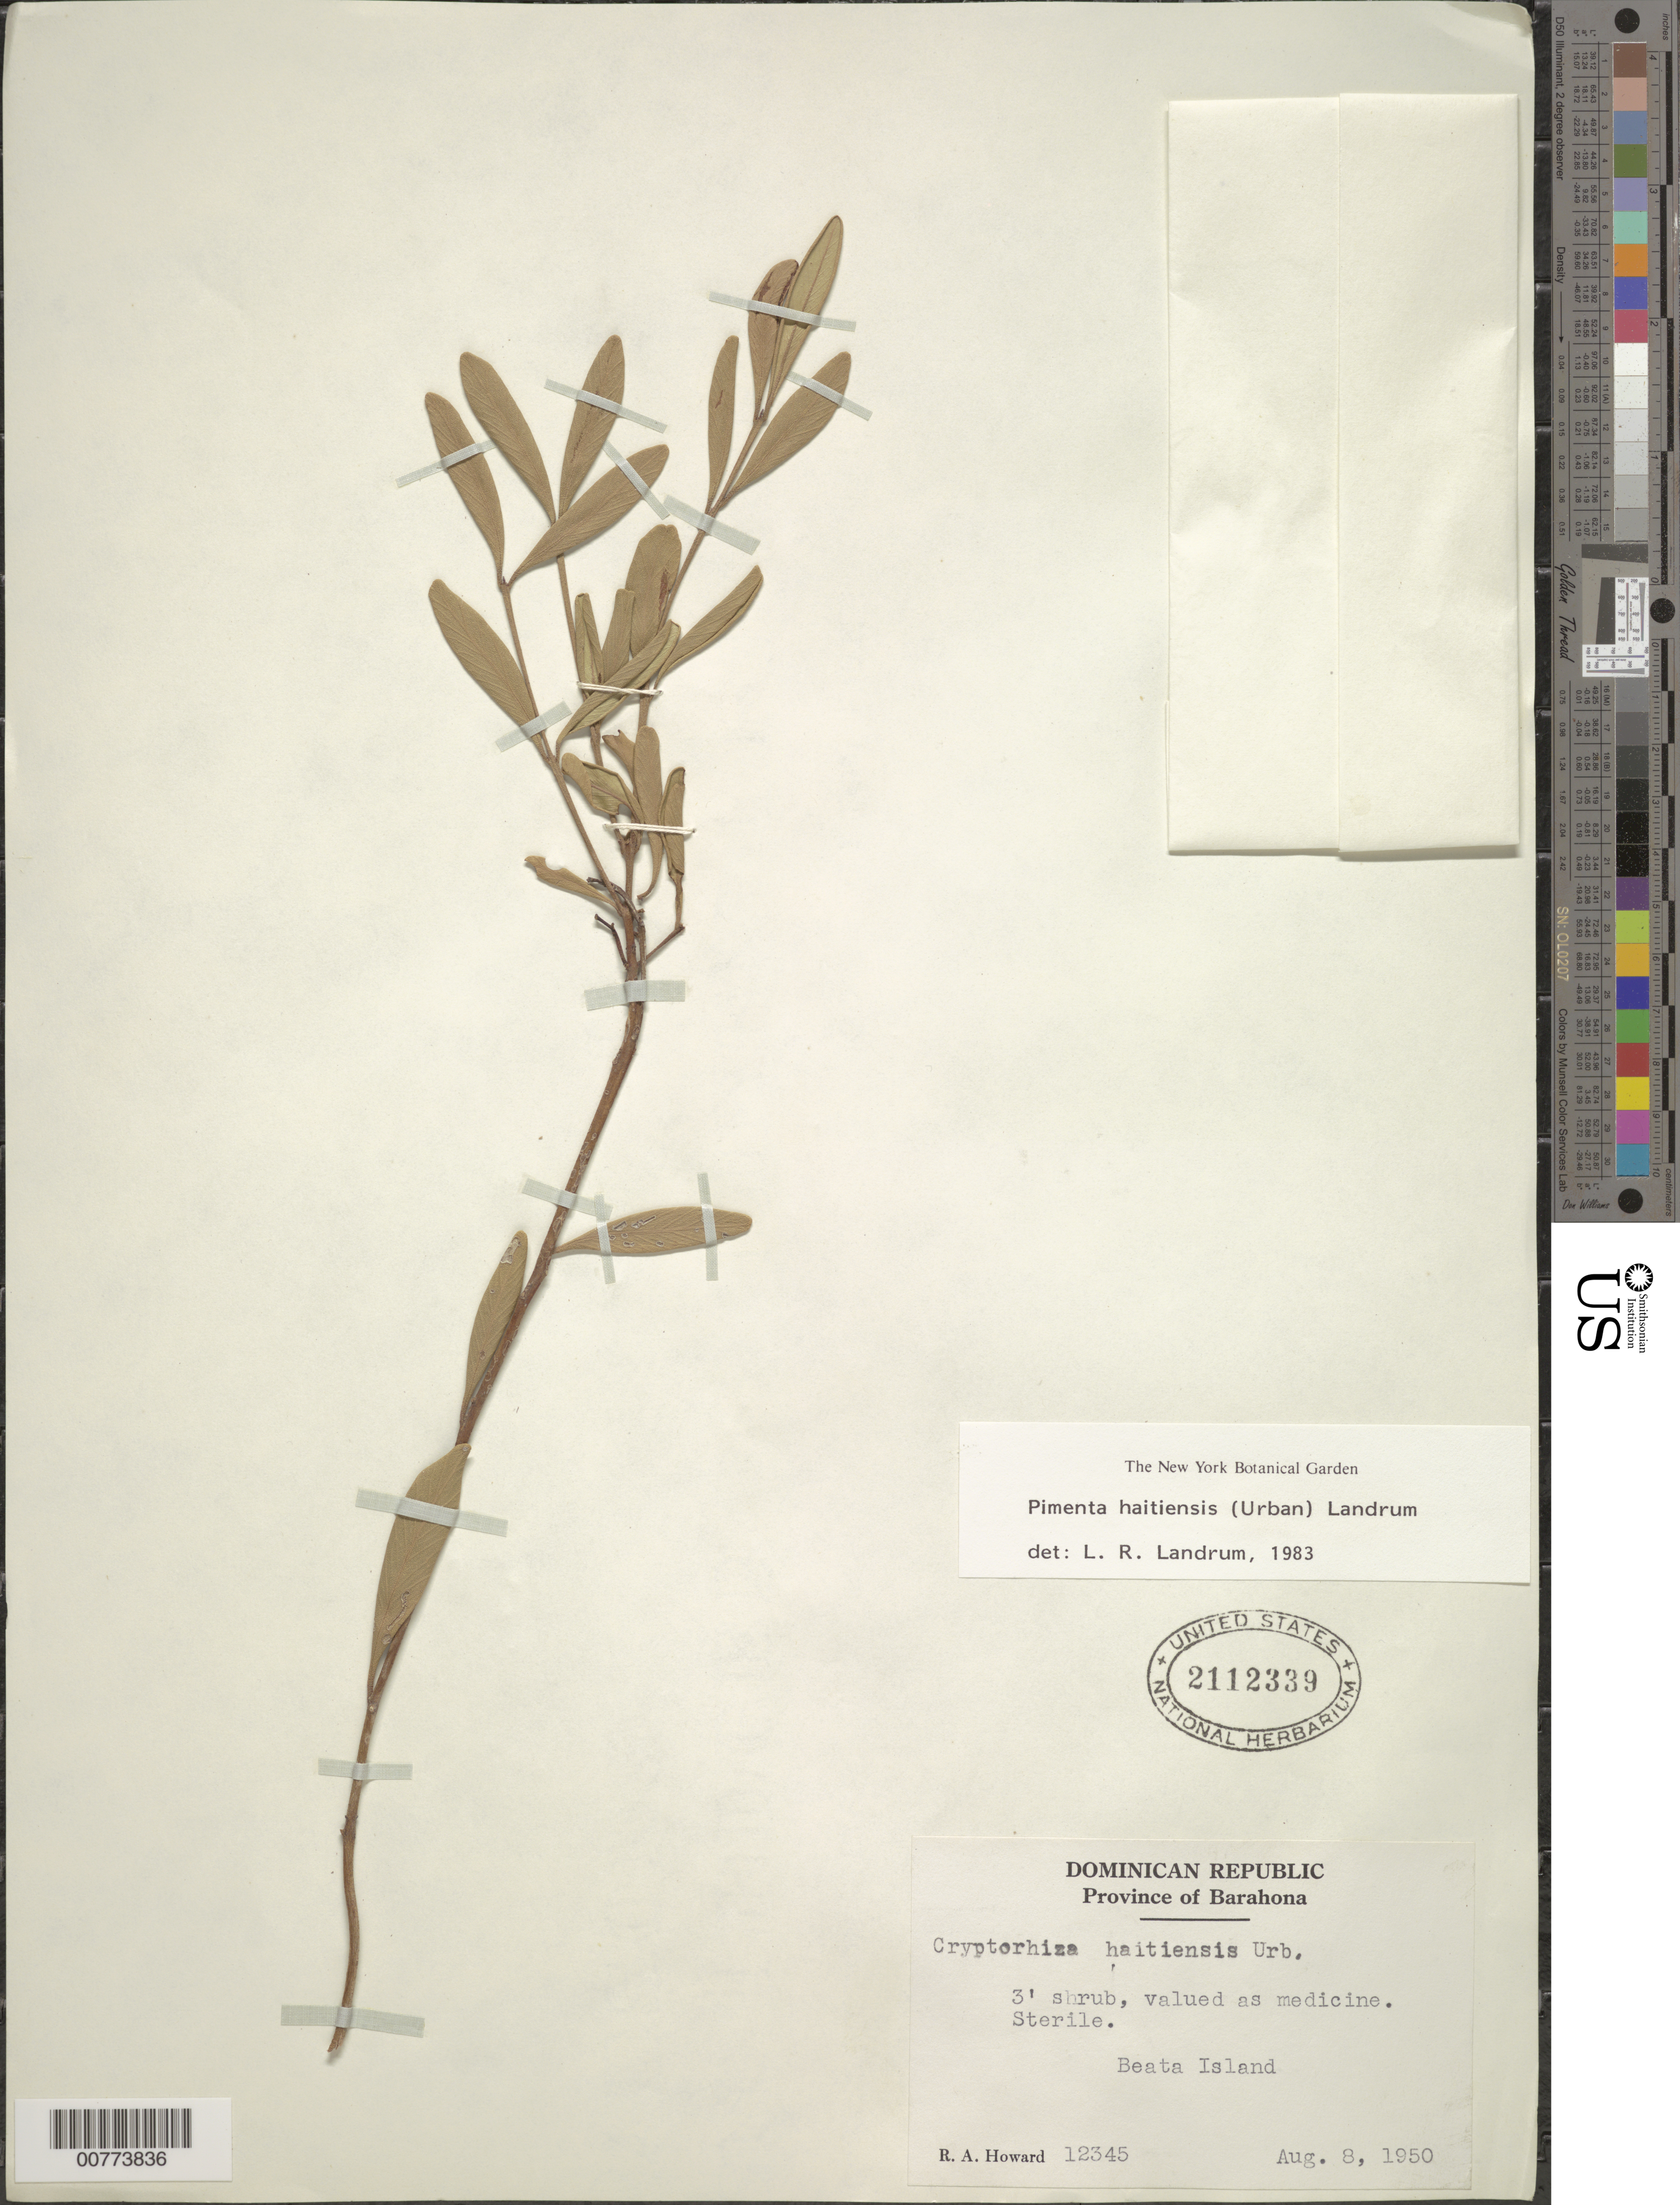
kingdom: Plantae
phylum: Tracheophyta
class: Magnoliopsida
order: Myrtales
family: Myrtaceae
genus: Pimenta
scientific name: Pimenta haitiensis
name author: (Urb.) Landrum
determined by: Landrum, L. R.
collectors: R. A. Howard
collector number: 12345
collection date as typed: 08 Aug 1950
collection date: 1950-08-08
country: Dominican Republic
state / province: Barahona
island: Hispaniola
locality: Beata Island.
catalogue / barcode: US 2112339